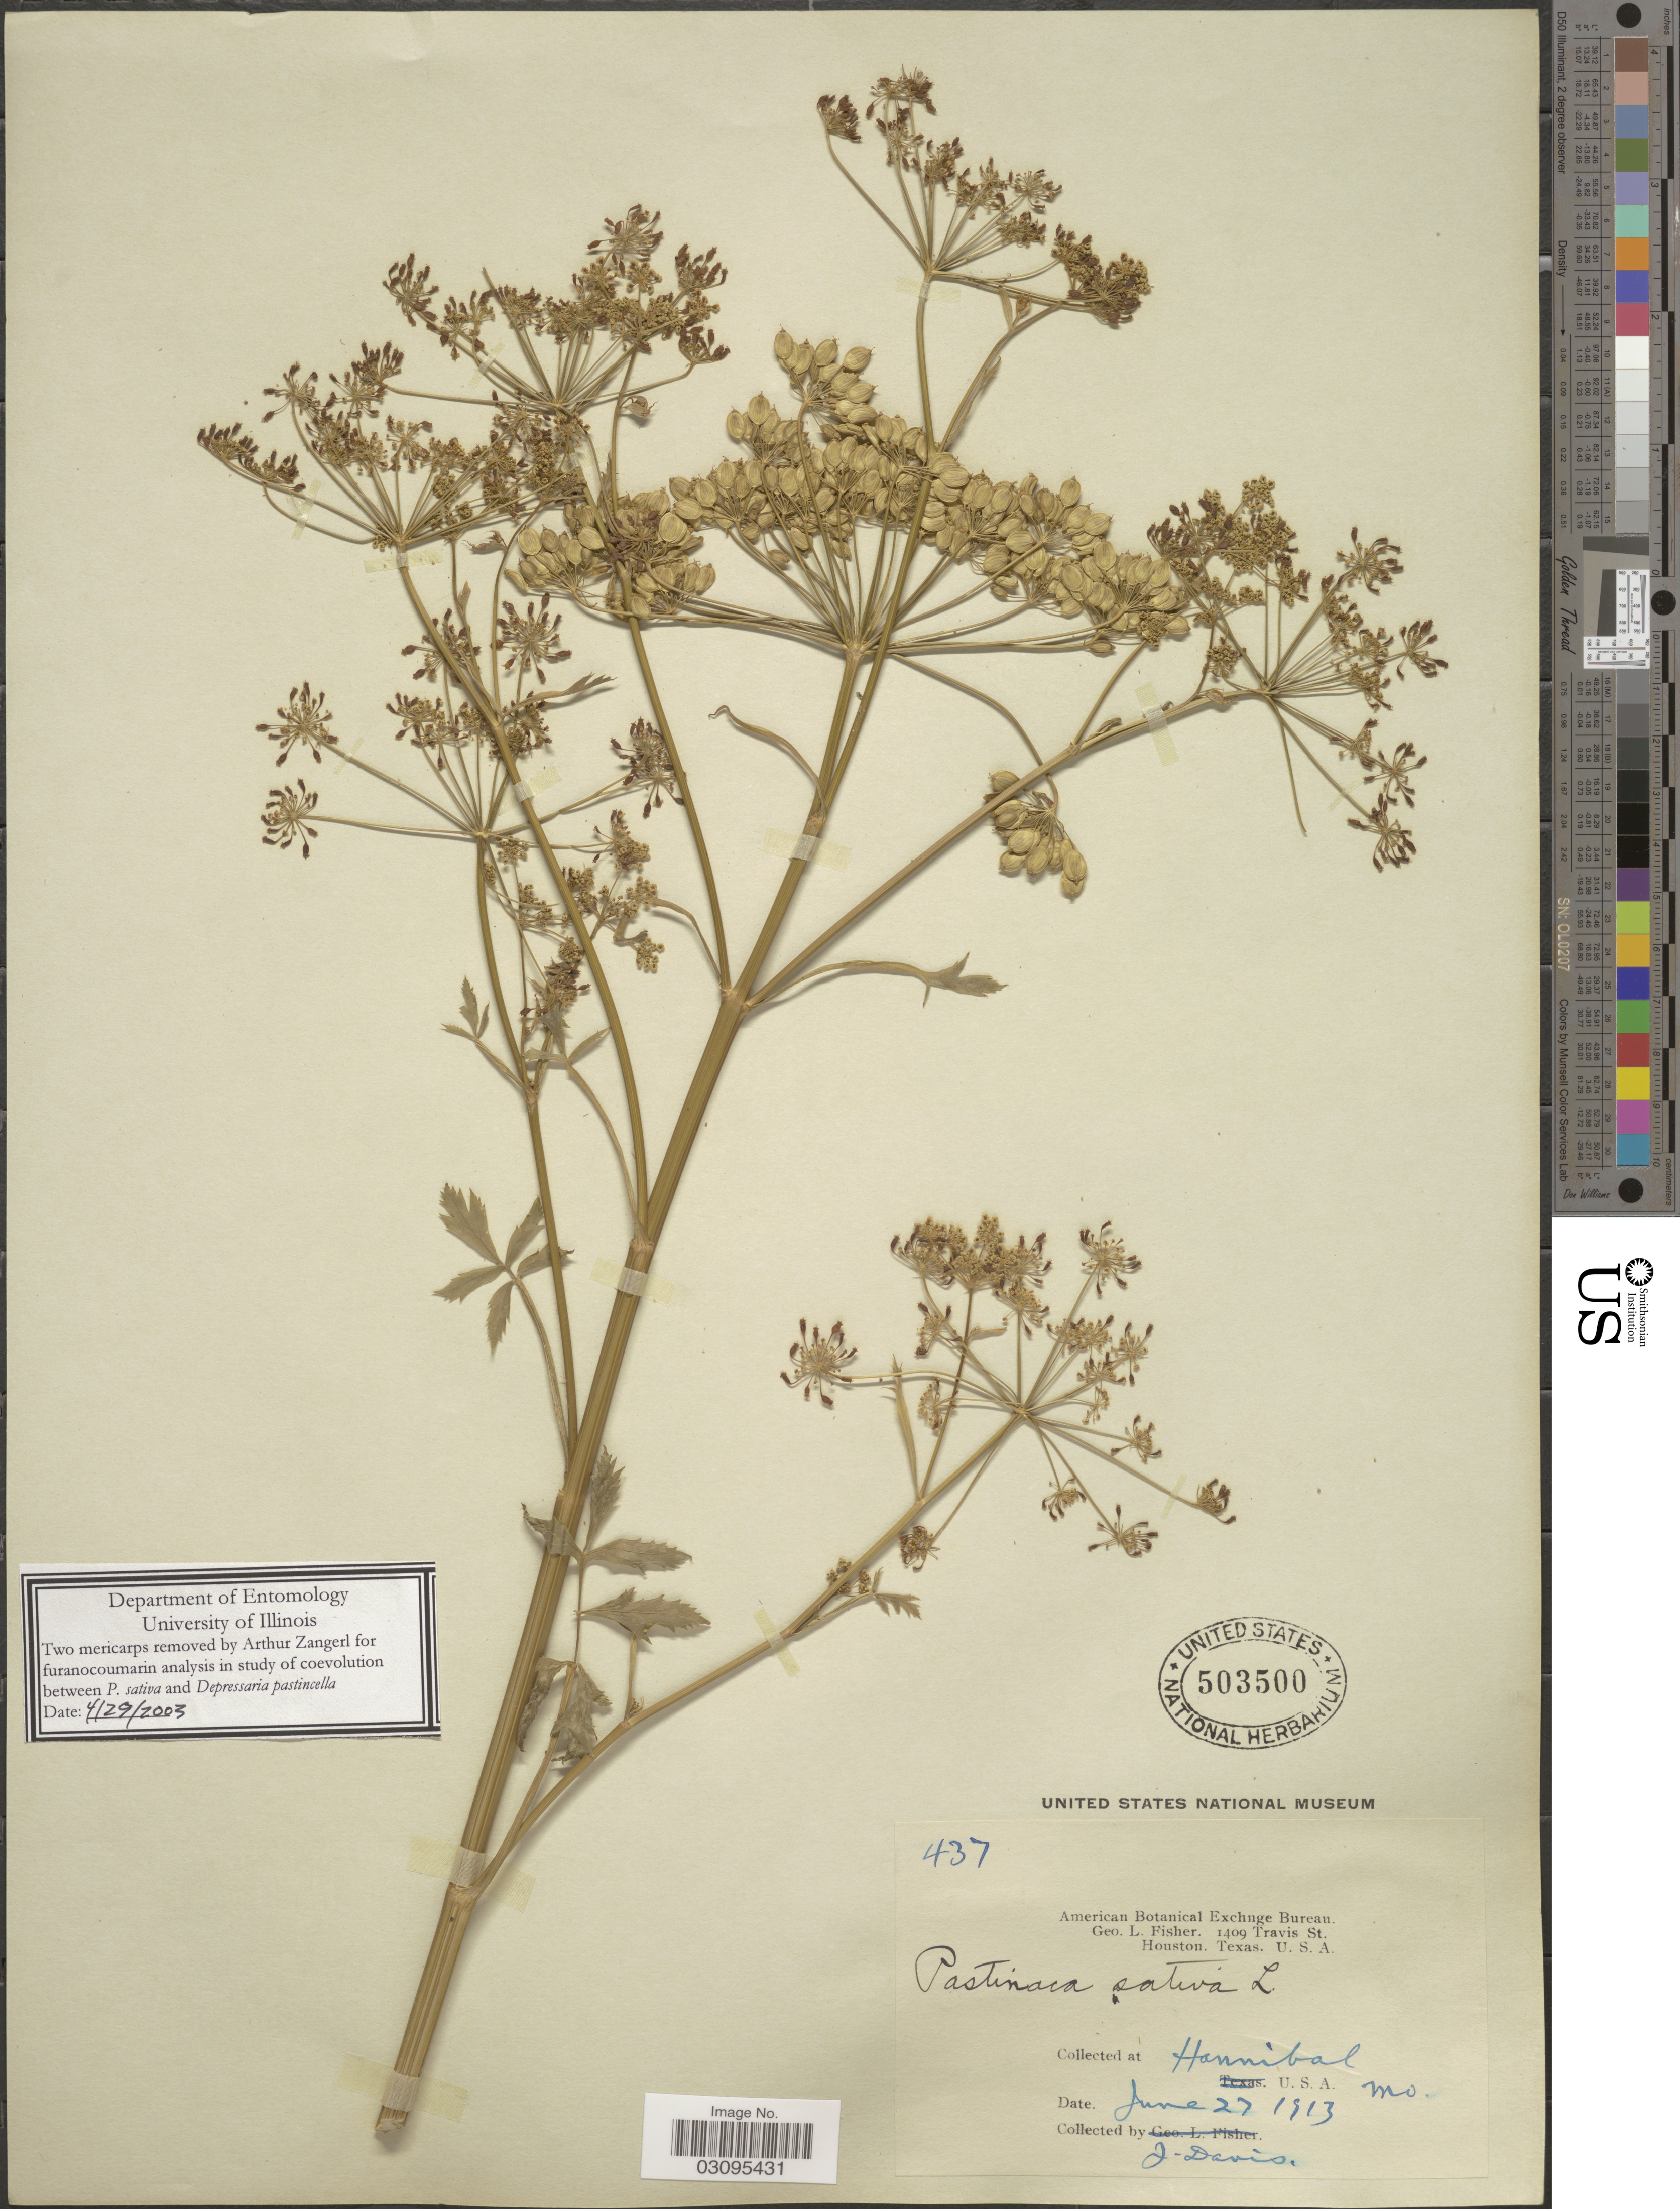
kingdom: Plantae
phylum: Tracheophyta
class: Magnoliopsida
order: Apiales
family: Apiaceae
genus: Pastinaca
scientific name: Pastinaca sativa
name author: L.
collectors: J. Davis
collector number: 437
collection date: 1913-06-27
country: United States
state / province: Missouri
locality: Hannibal.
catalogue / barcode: US 503500